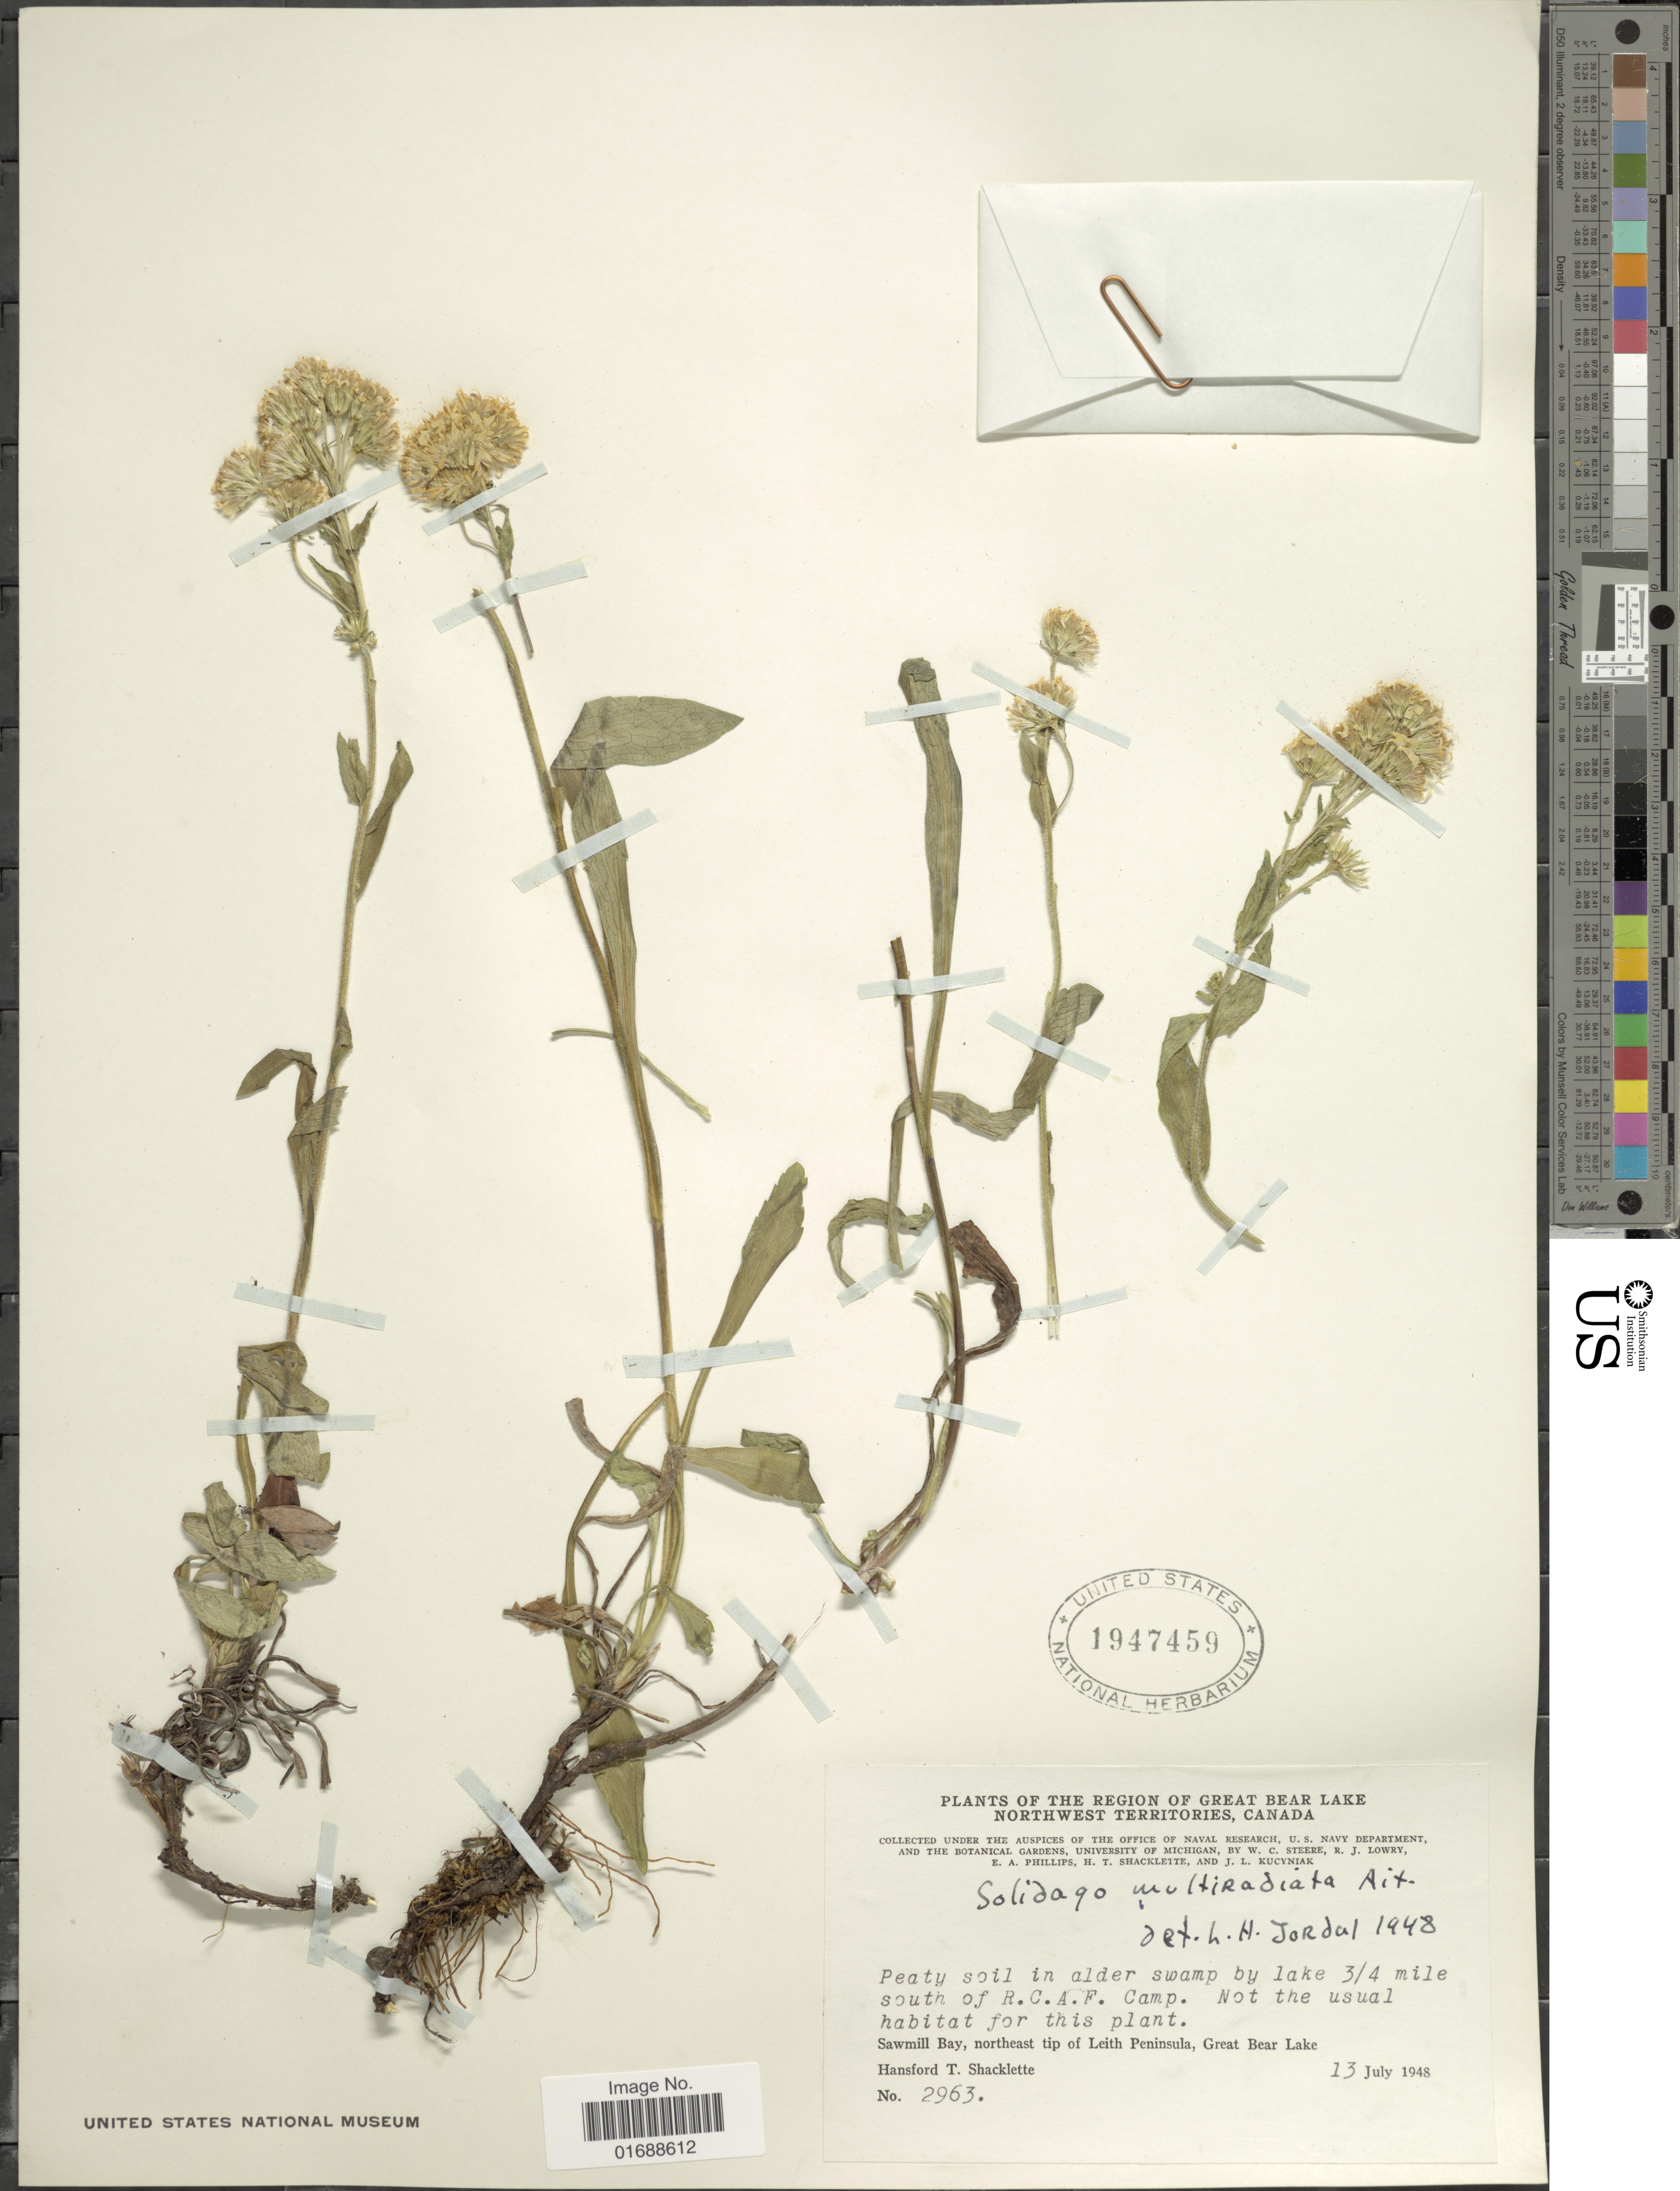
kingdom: Plantae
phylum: Tracheophyta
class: Magnoliopsida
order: Asterales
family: Asteraceae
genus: Solidago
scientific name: Solidago multiradiata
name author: Aiton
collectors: H. Shacklette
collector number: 2963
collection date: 1948-07-13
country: Canada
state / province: Northwest Territories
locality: The Region of Great Bear Lake, Peaty soil in alder swamp by lake 3/4 mile south of R.C.A.F camp. Sawmill Bay, northeast tip of Leith Peninsula, Great Bear Lake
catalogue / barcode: US 1947459